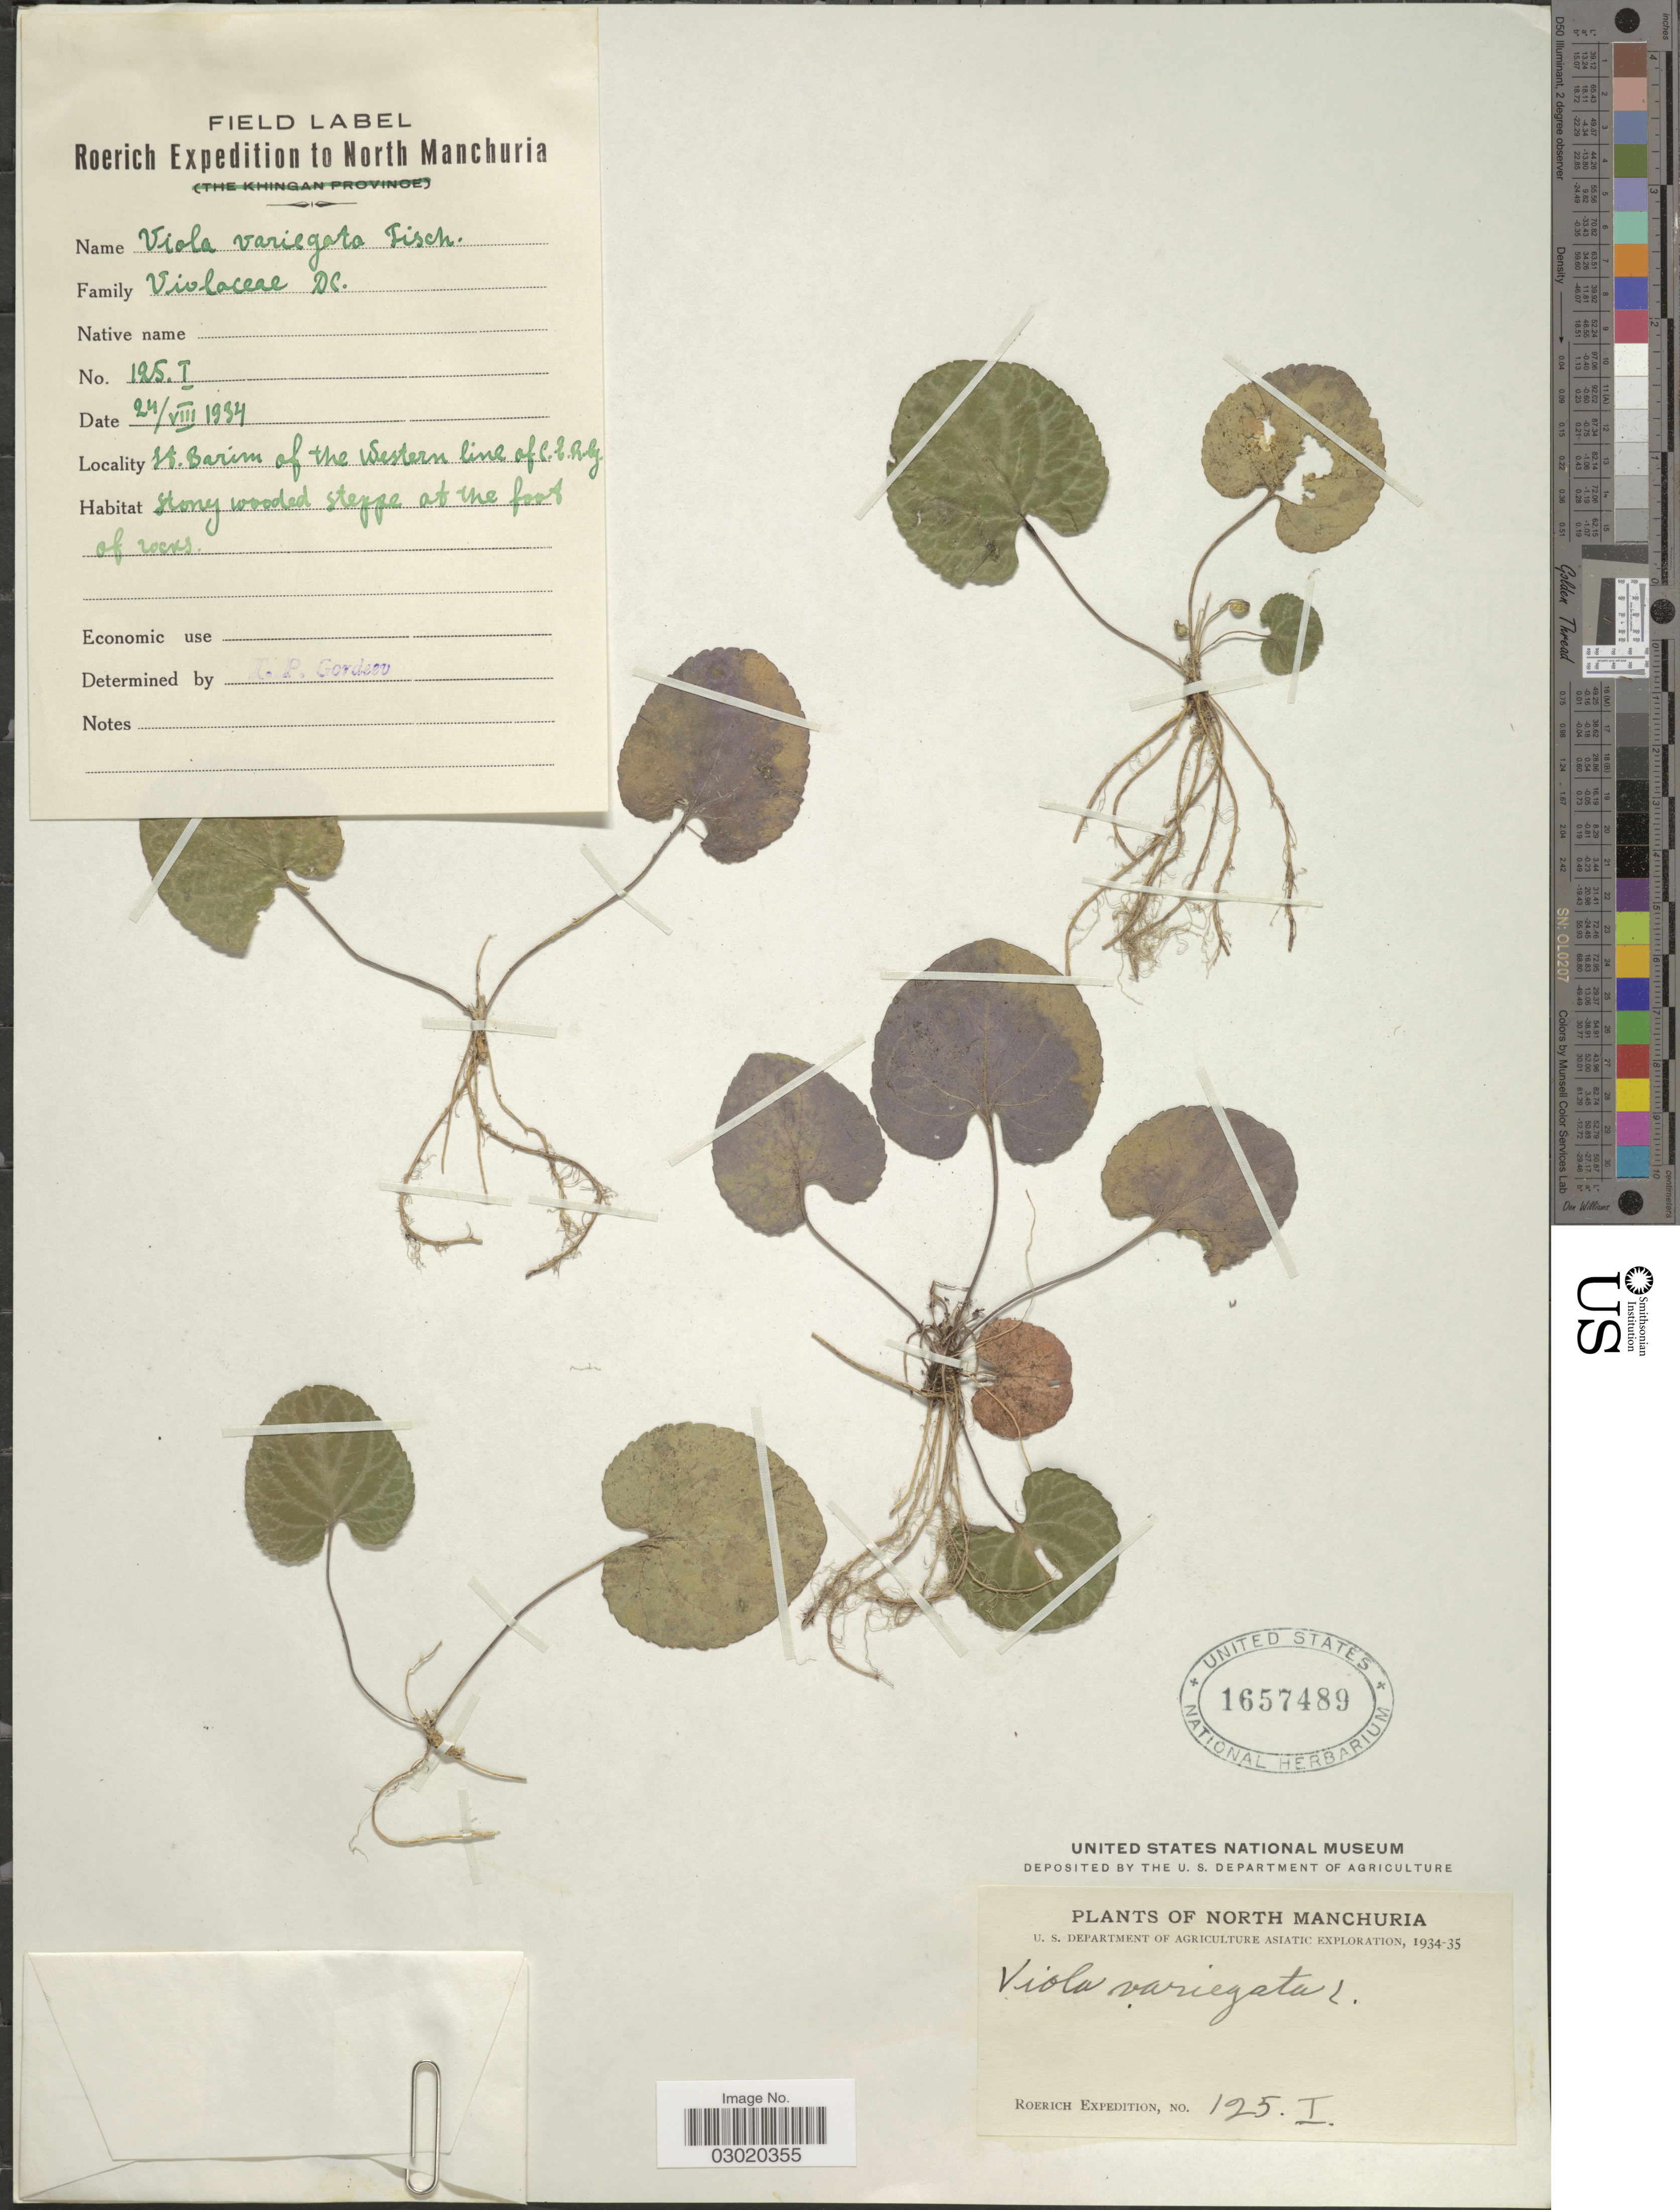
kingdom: Plantae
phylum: Tracheophyta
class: Magnoliopsida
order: Malpighiales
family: Violaceae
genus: Viola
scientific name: Viola variegata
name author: Fisch. ex Link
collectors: Roerich Expedition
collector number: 125.I.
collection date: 1934-08-24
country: China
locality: North Manchuria. St. Barim of the Western line of C.E.R.G.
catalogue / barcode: US 1657489